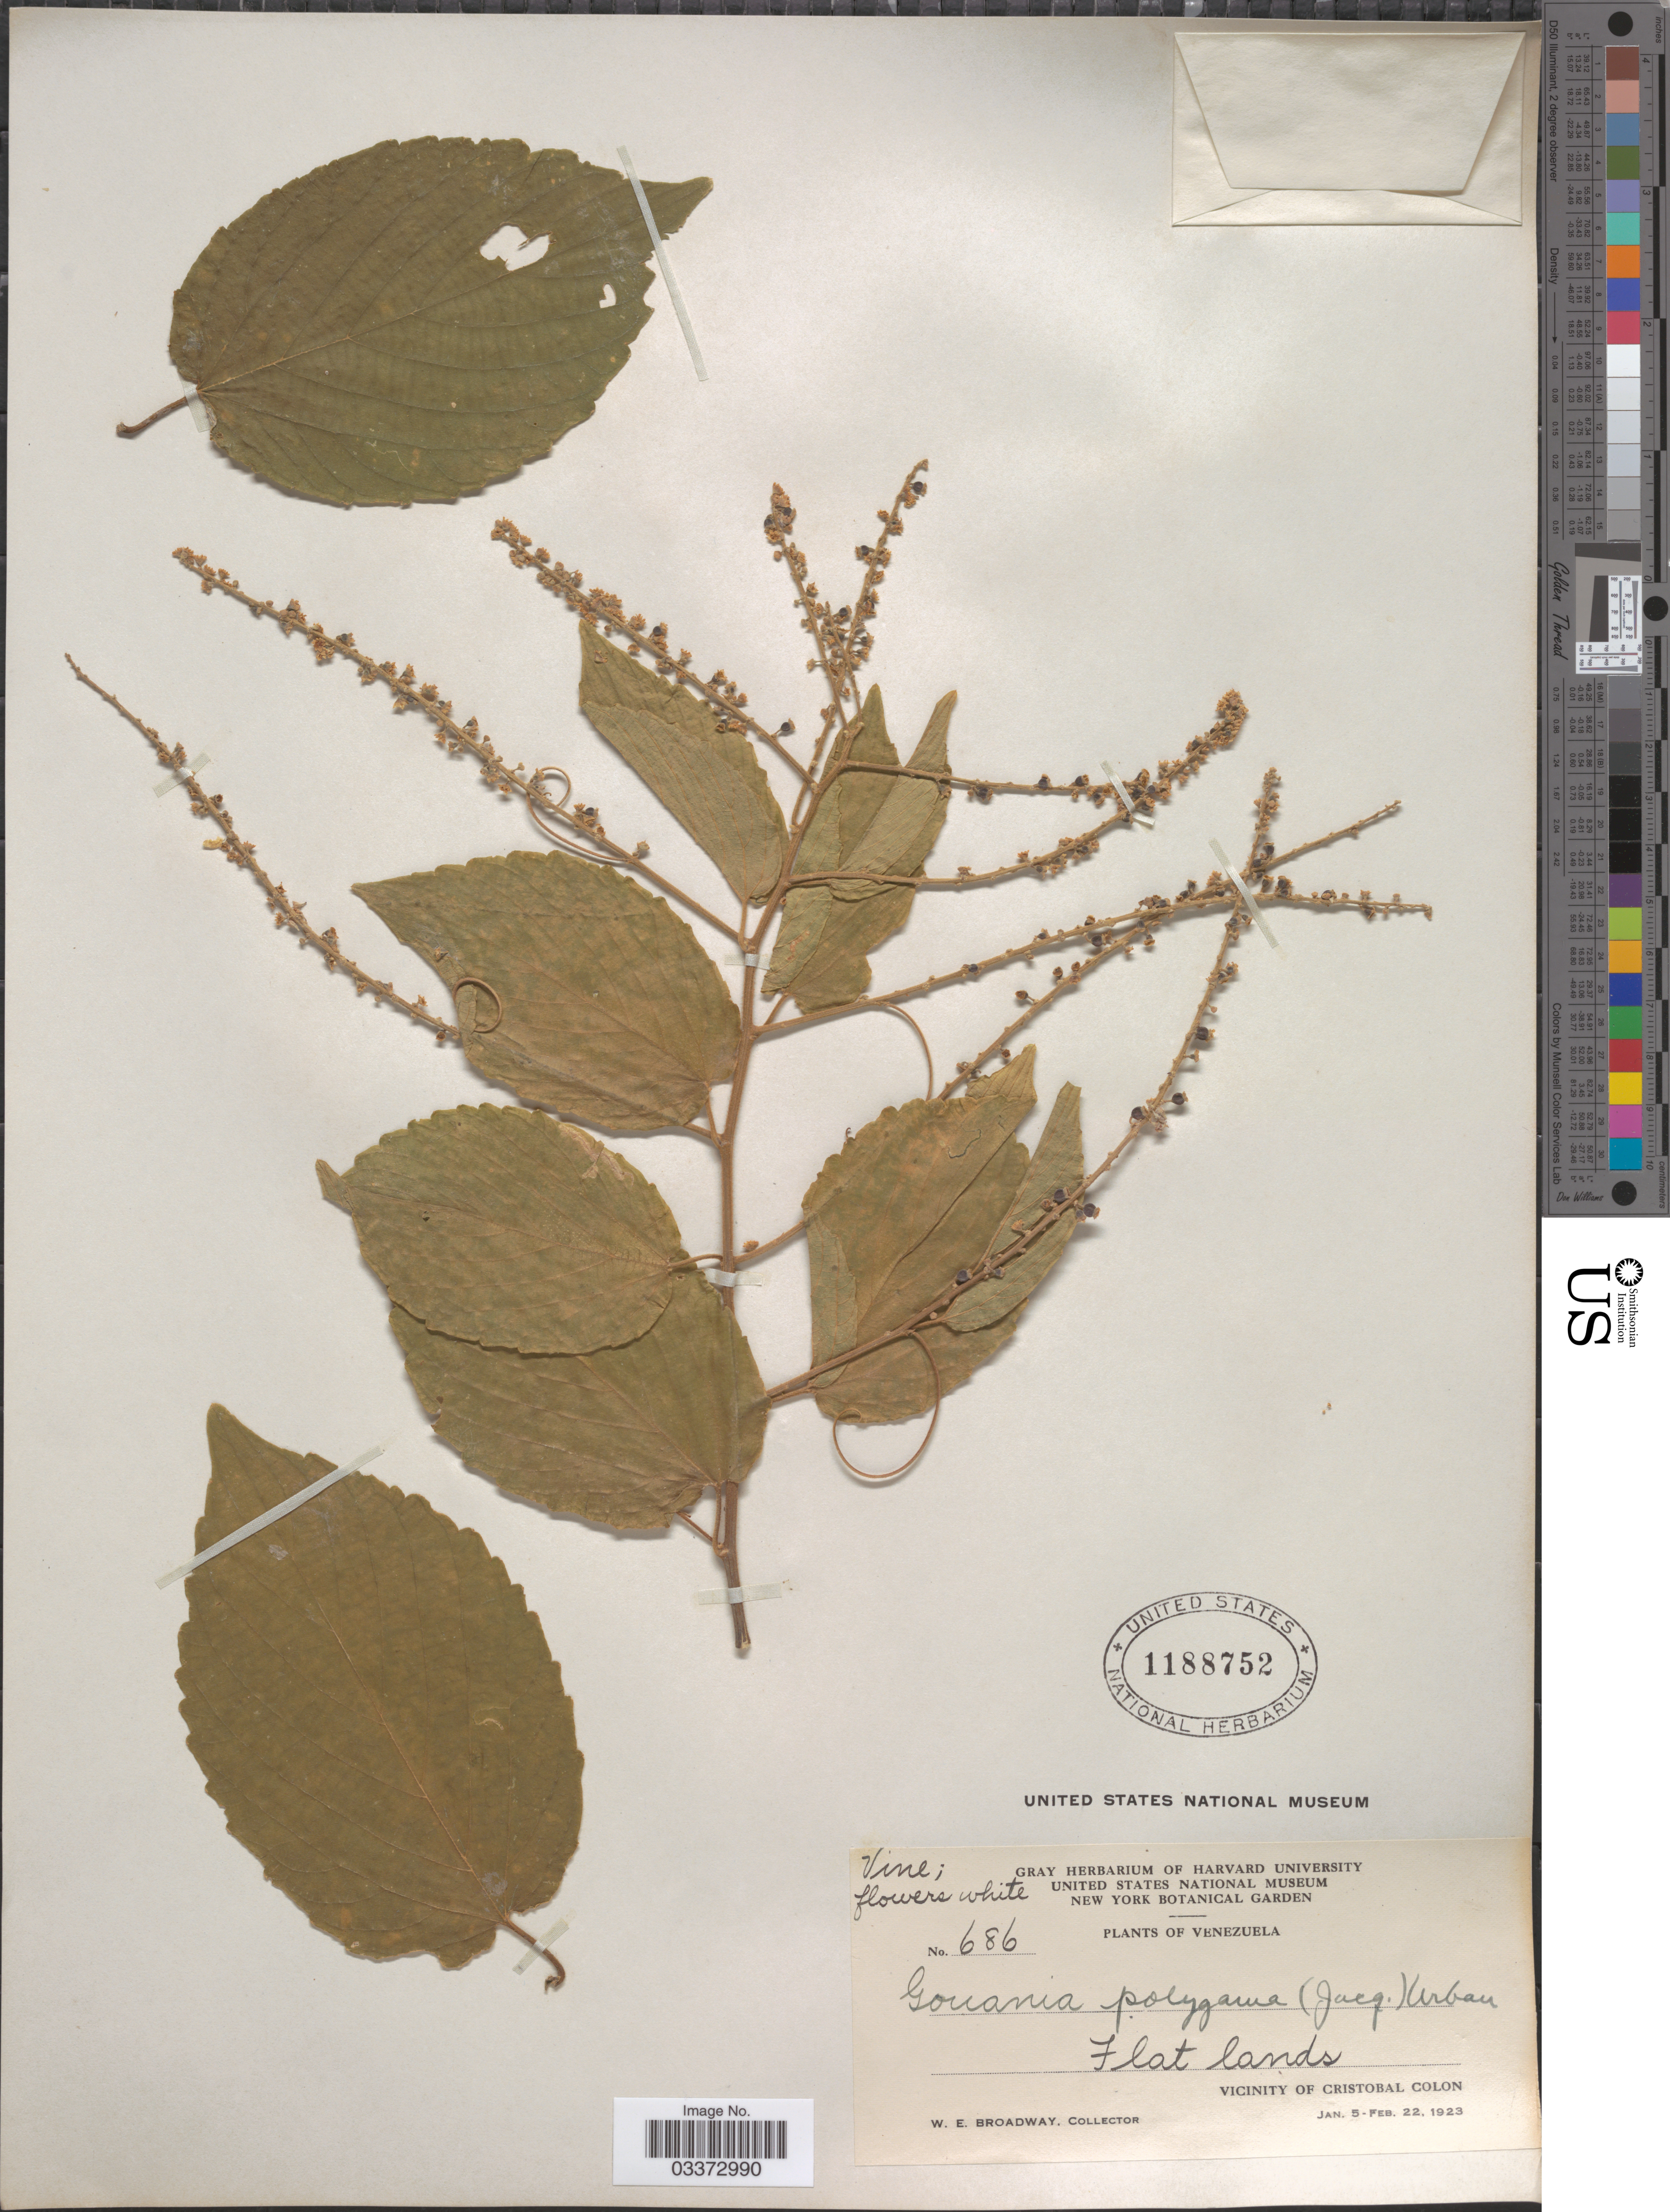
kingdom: Plantae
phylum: Tracheophyta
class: Magnoliopsida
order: Rosales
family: Rhamnaceae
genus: Gouania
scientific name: Gouania polygama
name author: (Jacq.) Urb.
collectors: W. E. Broadway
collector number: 686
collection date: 1923-01-05/1923-02-22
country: Venezuela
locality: Vicinity of Cristobal Colon.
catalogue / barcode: US 1188752